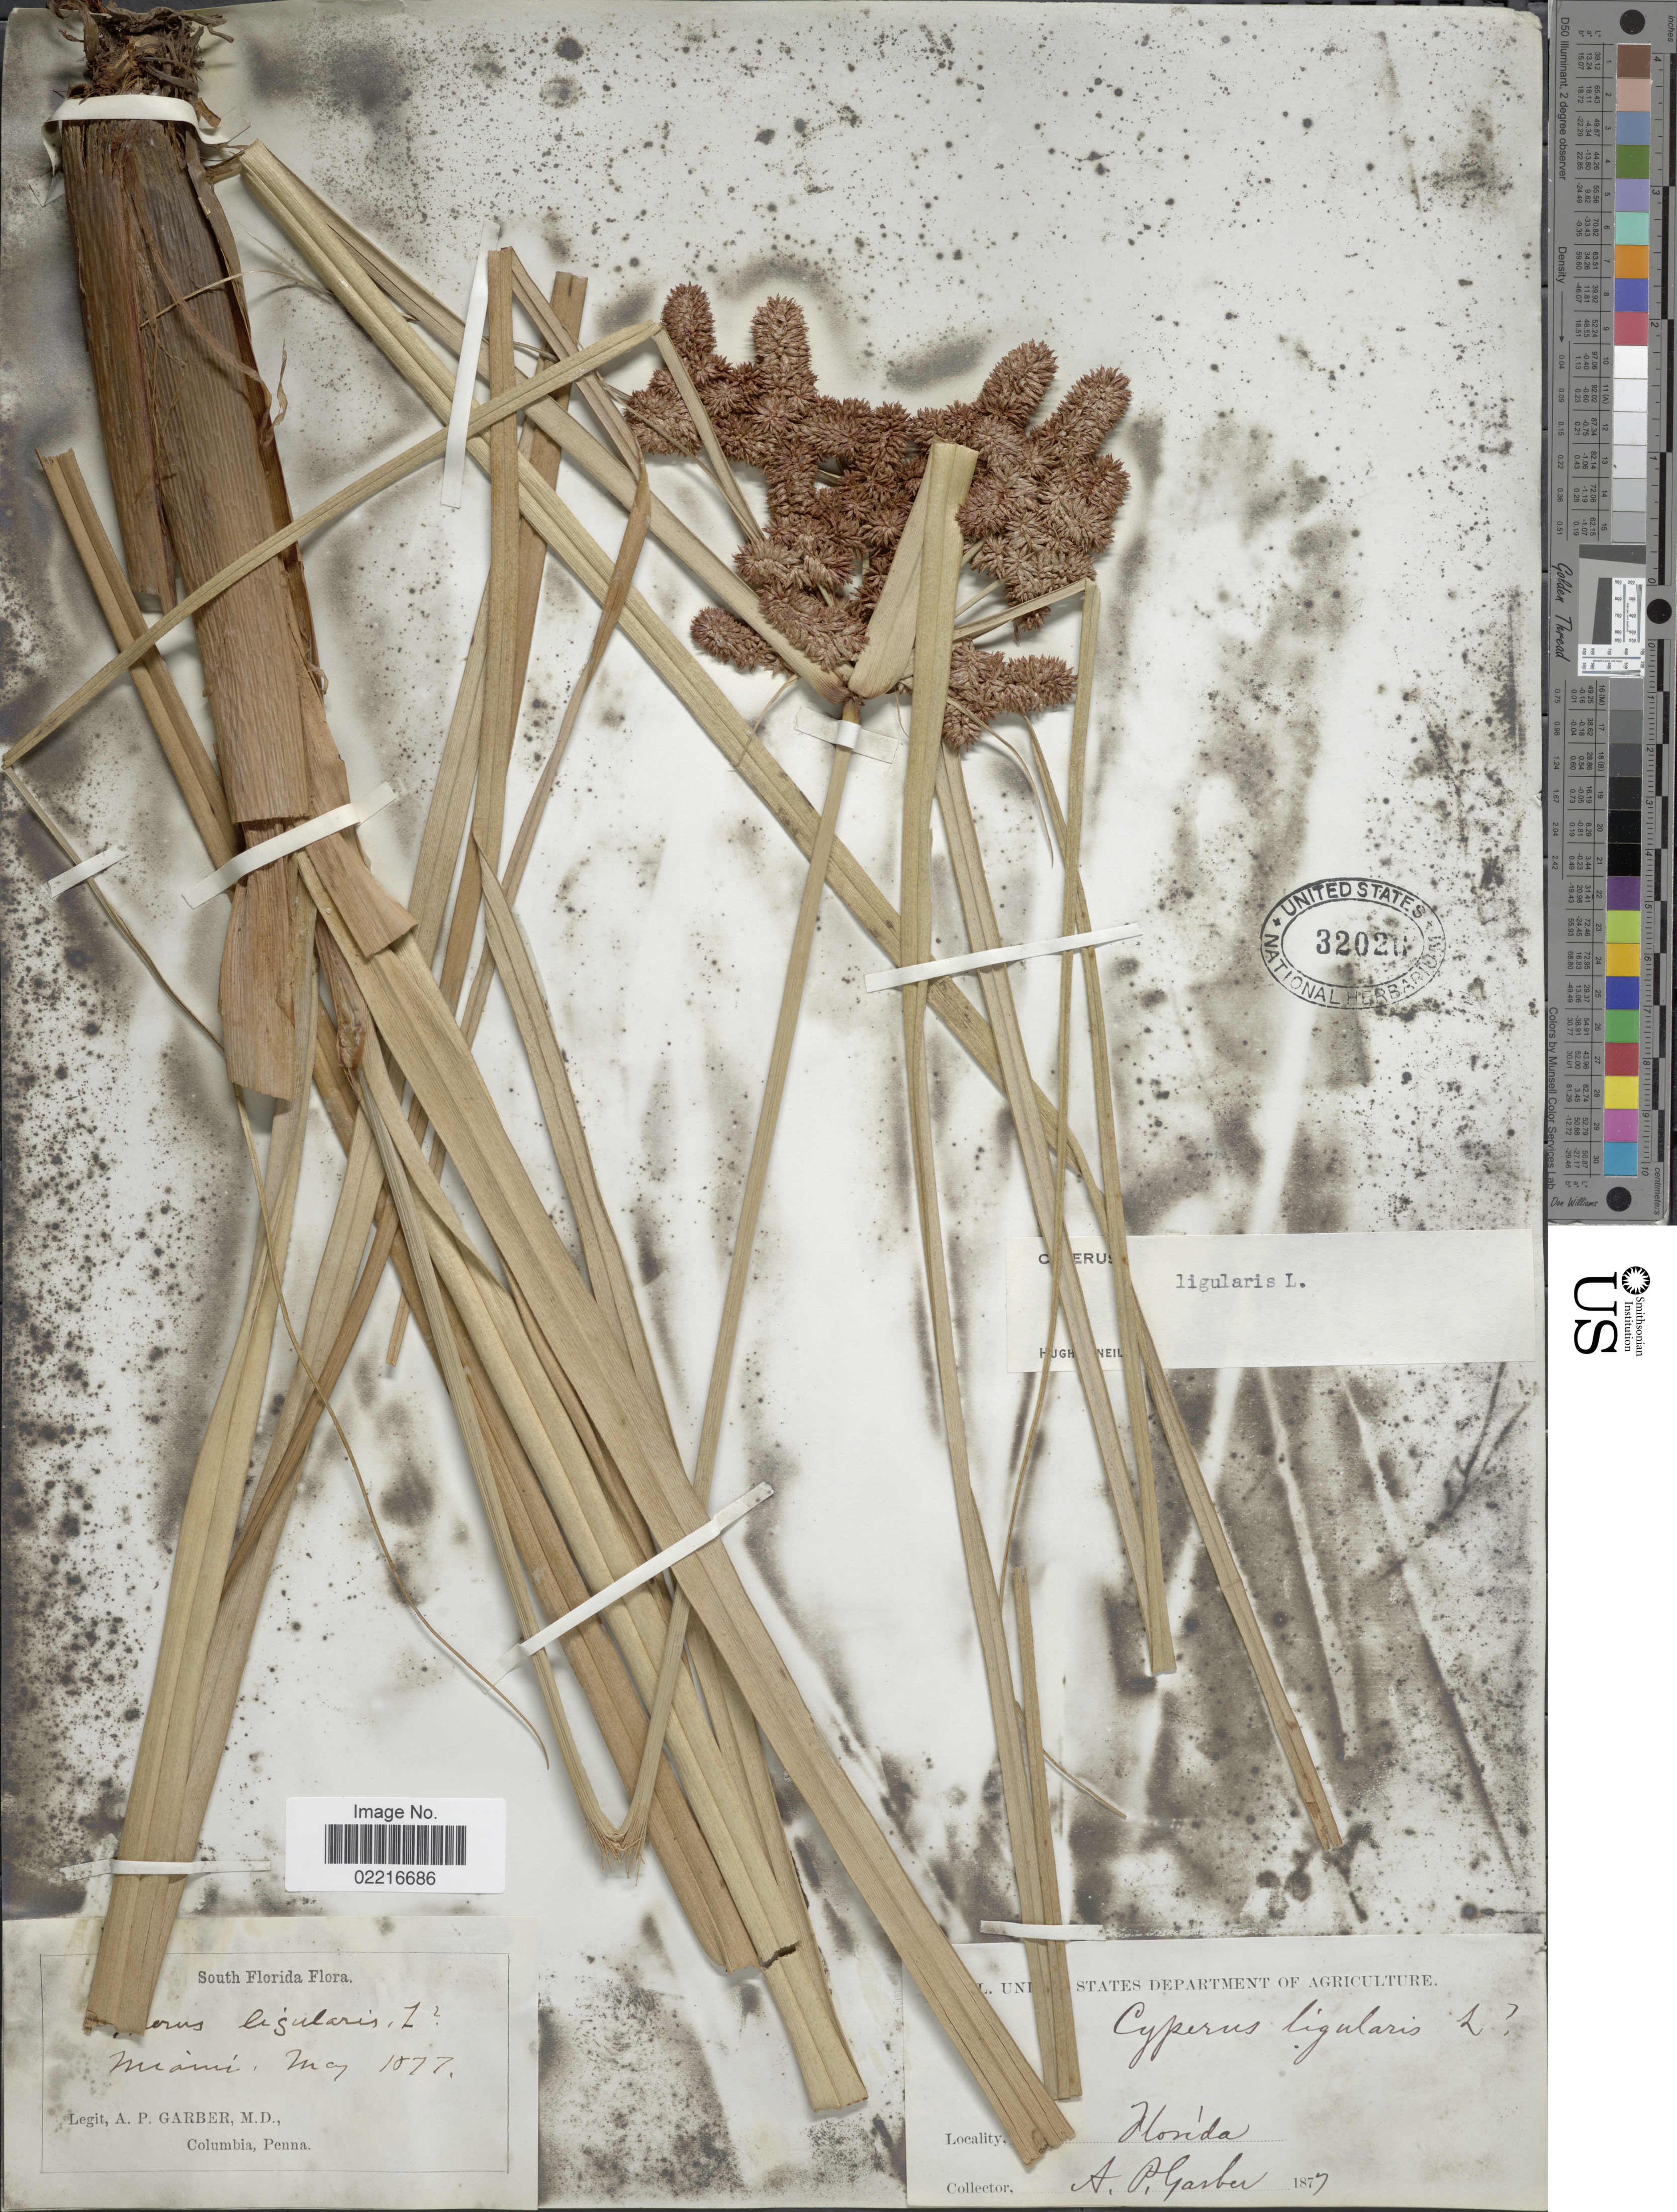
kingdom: Plantae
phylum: Tracheophyta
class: Liliopsida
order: Poales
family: Cyperaceae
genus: Cyperus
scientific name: Cyperus ligularis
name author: L.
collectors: A. P. Garber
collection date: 1877-05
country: United States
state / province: Florida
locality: Miami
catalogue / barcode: US 32026